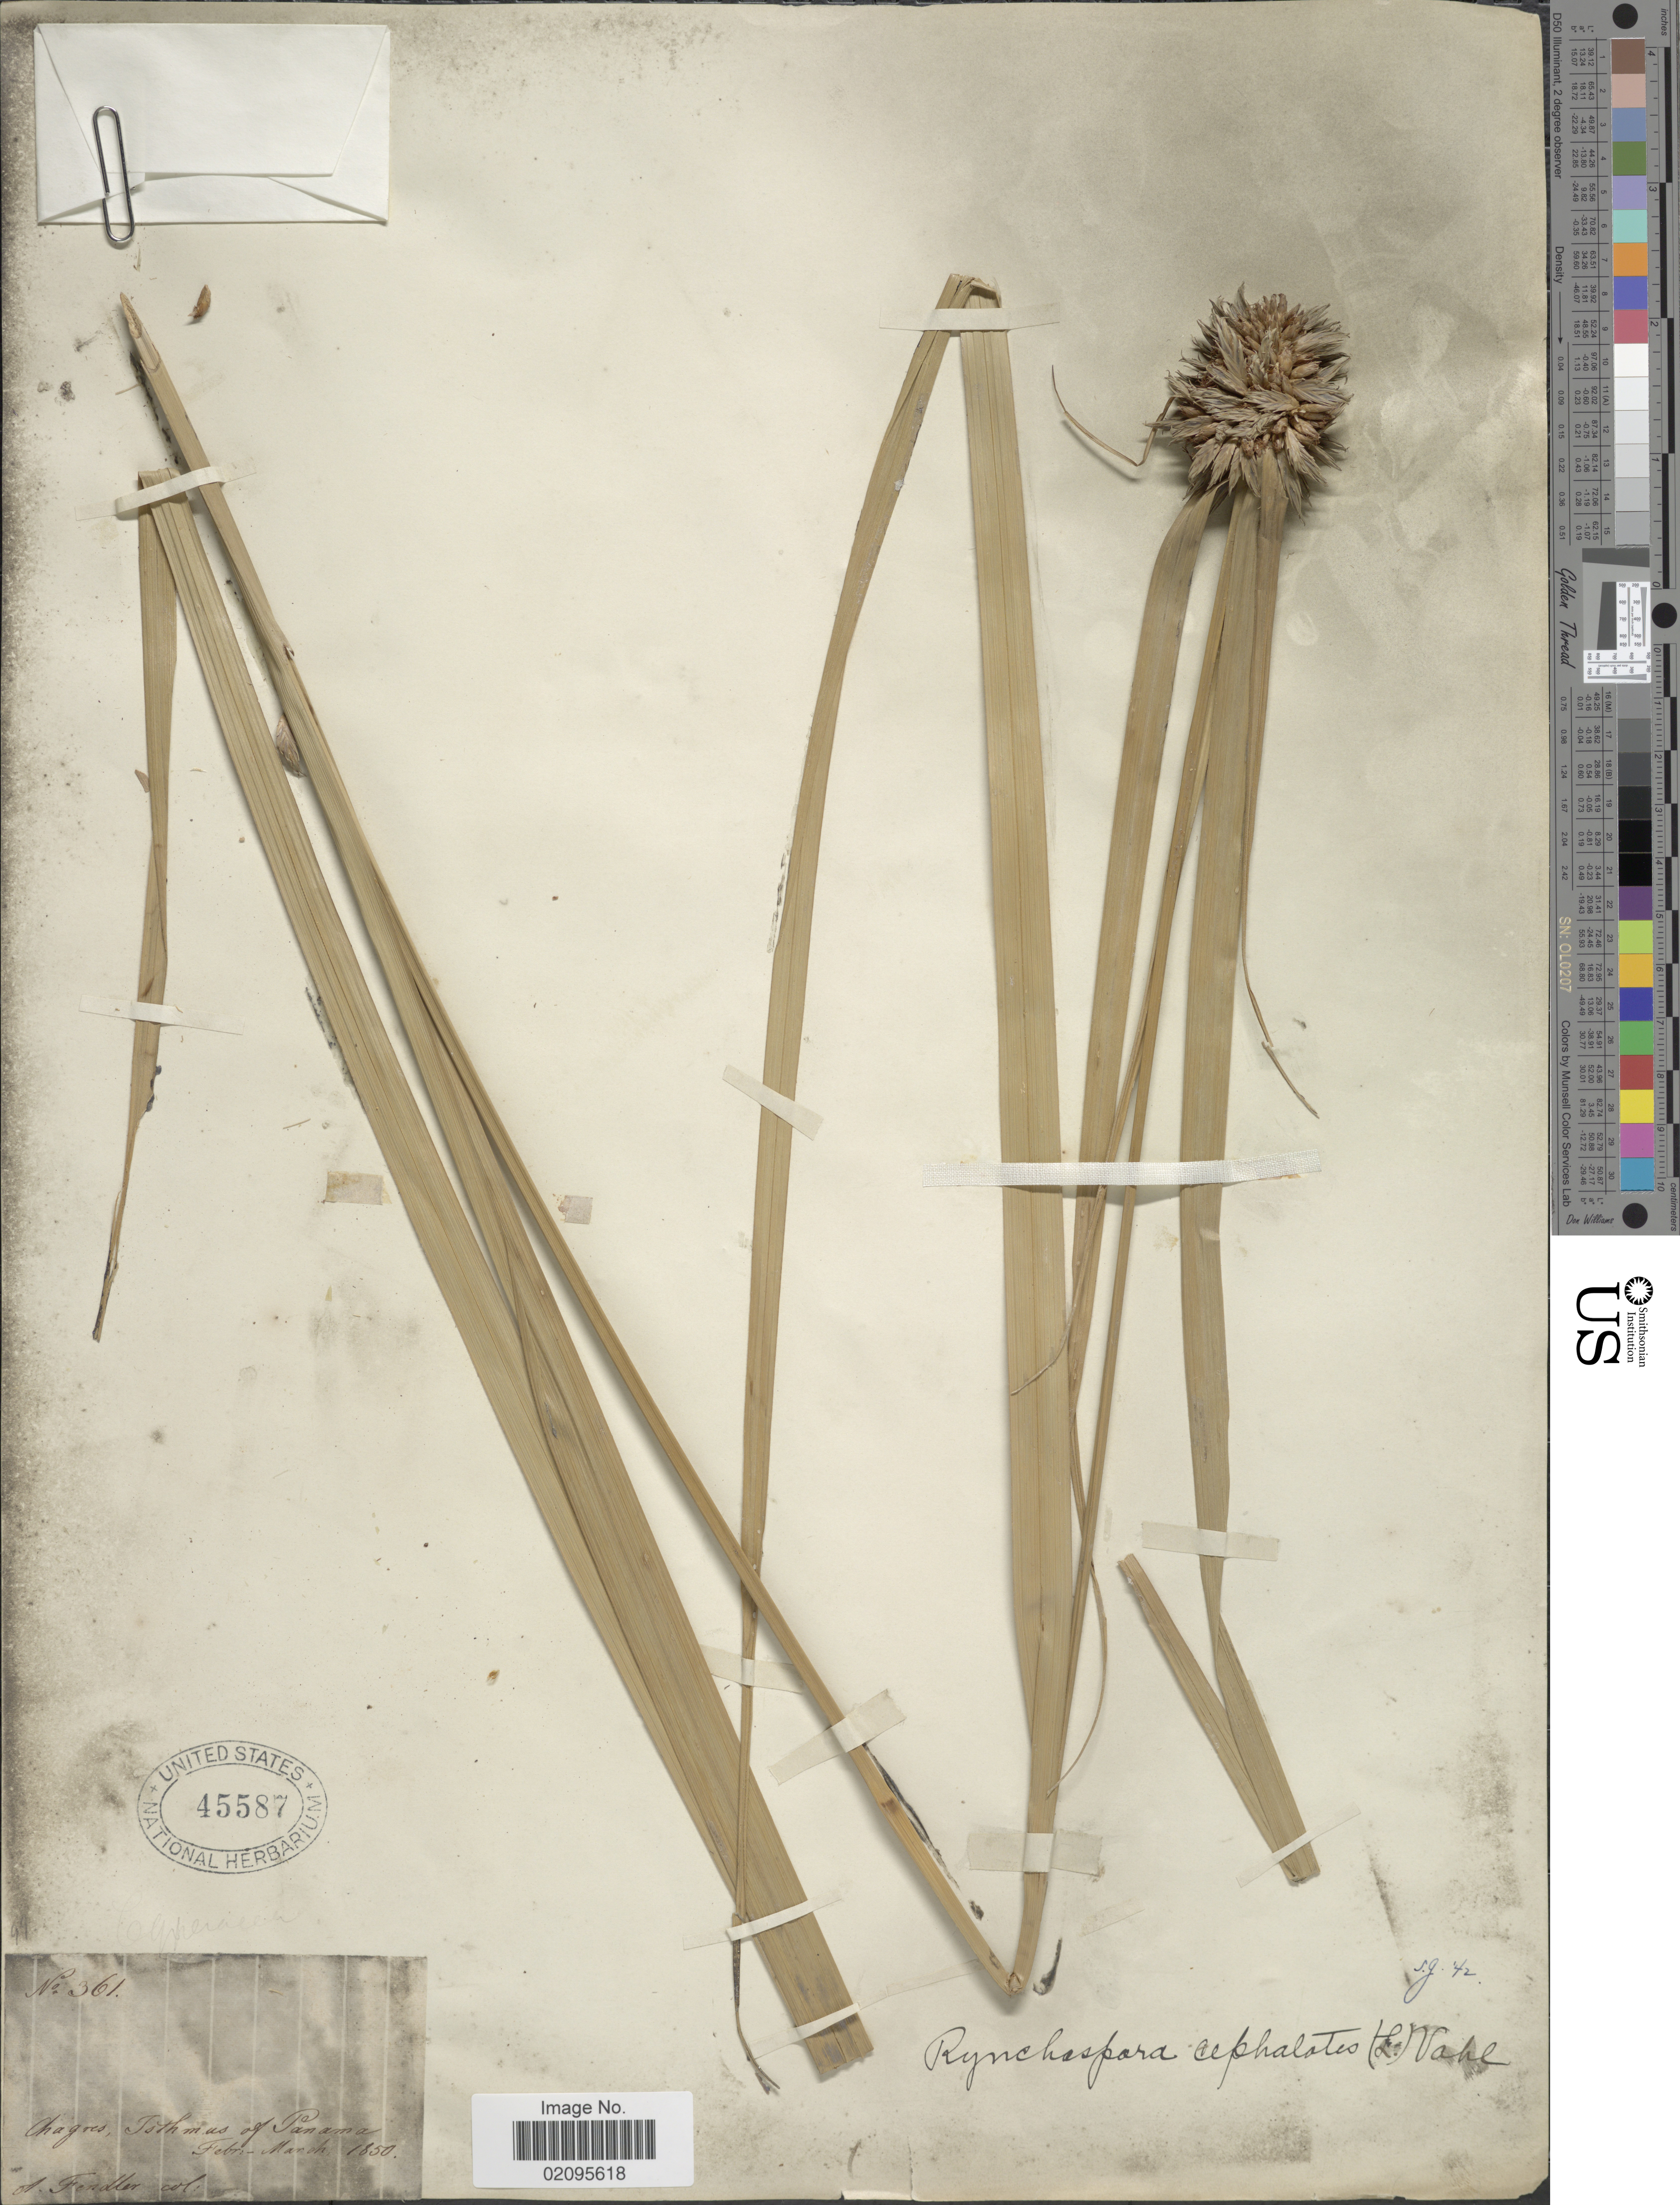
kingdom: Plantae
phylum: Tracheophyta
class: Liliopsida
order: Poales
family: Cyperaceae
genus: Rhynchospora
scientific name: Rhynchospora cephalotes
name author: (L.) Vahl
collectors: A. Fendler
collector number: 361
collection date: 1850-02/1850-03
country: Panama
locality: Chagres, Isthmus of Panama.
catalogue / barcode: US 45587